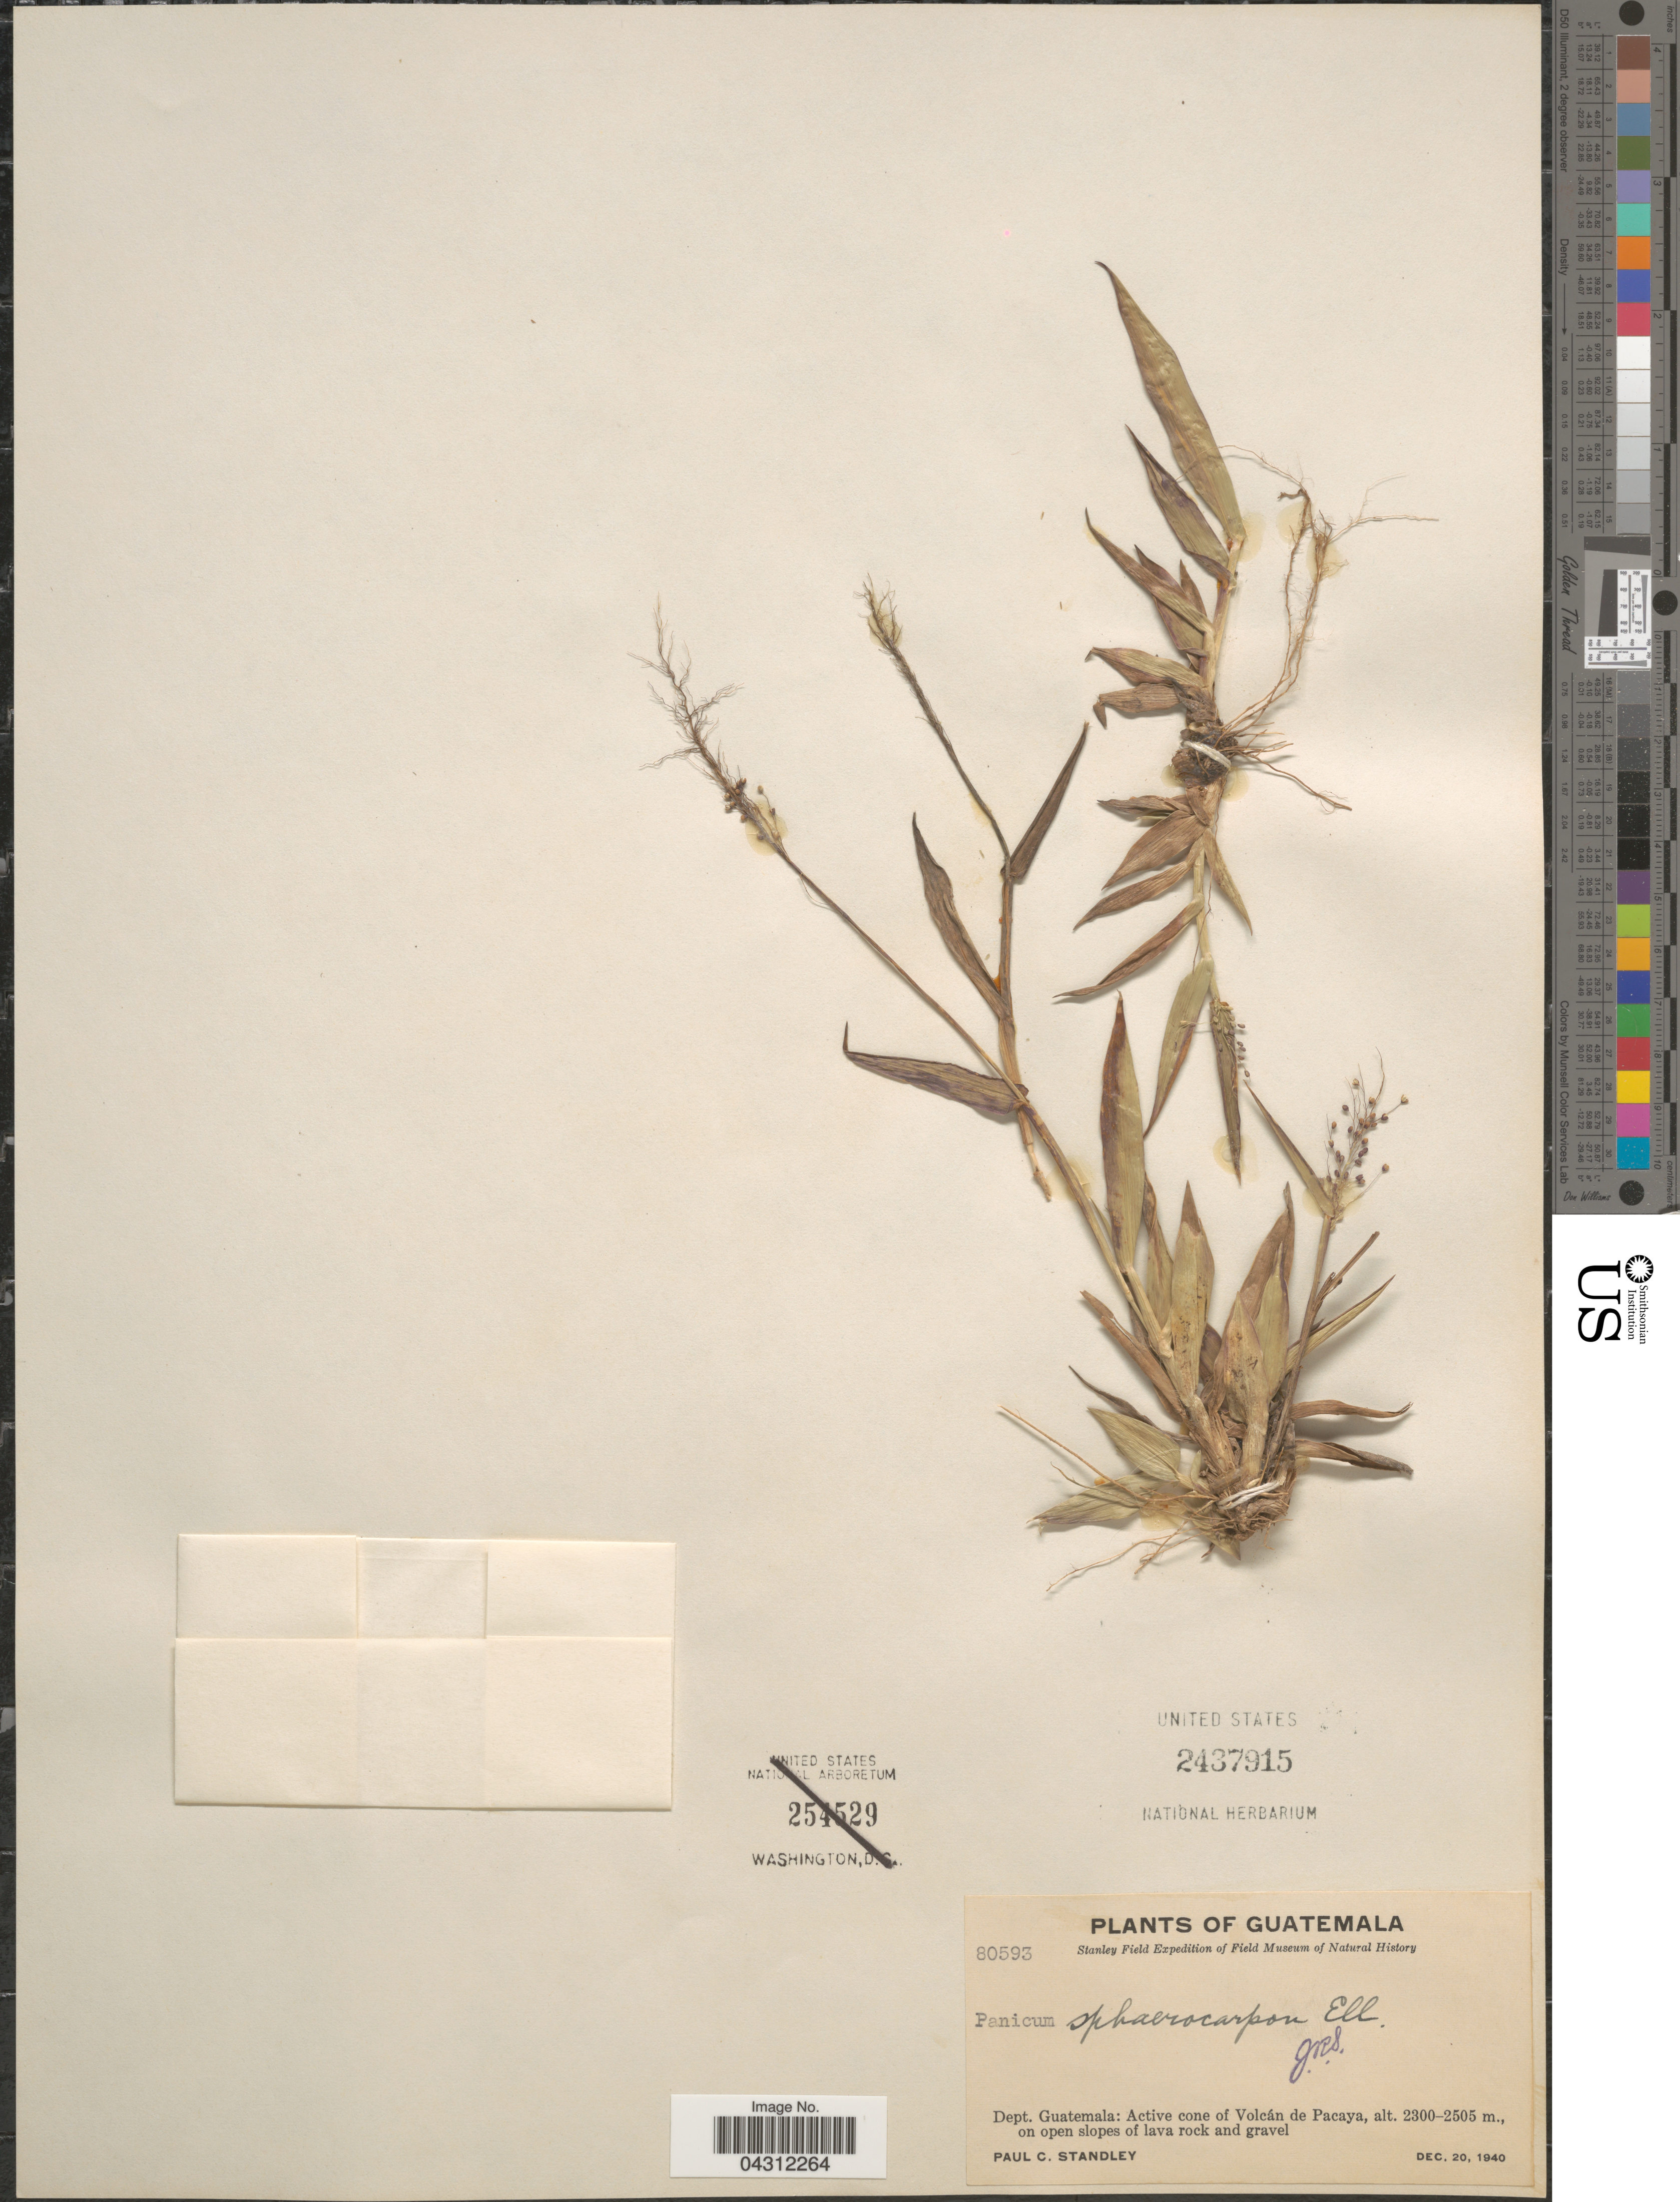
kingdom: Plantae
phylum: Tracheophyta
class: Liliopsida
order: Poales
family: Poaceae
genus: Dichanthelium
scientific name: Dichanthelium sphaerocarpon var. sphaerocarpon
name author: (Elliott) Gould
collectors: P. C. Standley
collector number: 80593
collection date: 1940-12-20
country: Guatemala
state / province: Guatemala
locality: Stanley Field Expedition. Dept. Guatemala: Active cone of Volcán de Pacaya, on open slope of lava rock and gravel.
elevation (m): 2300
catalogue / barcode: US 2437915